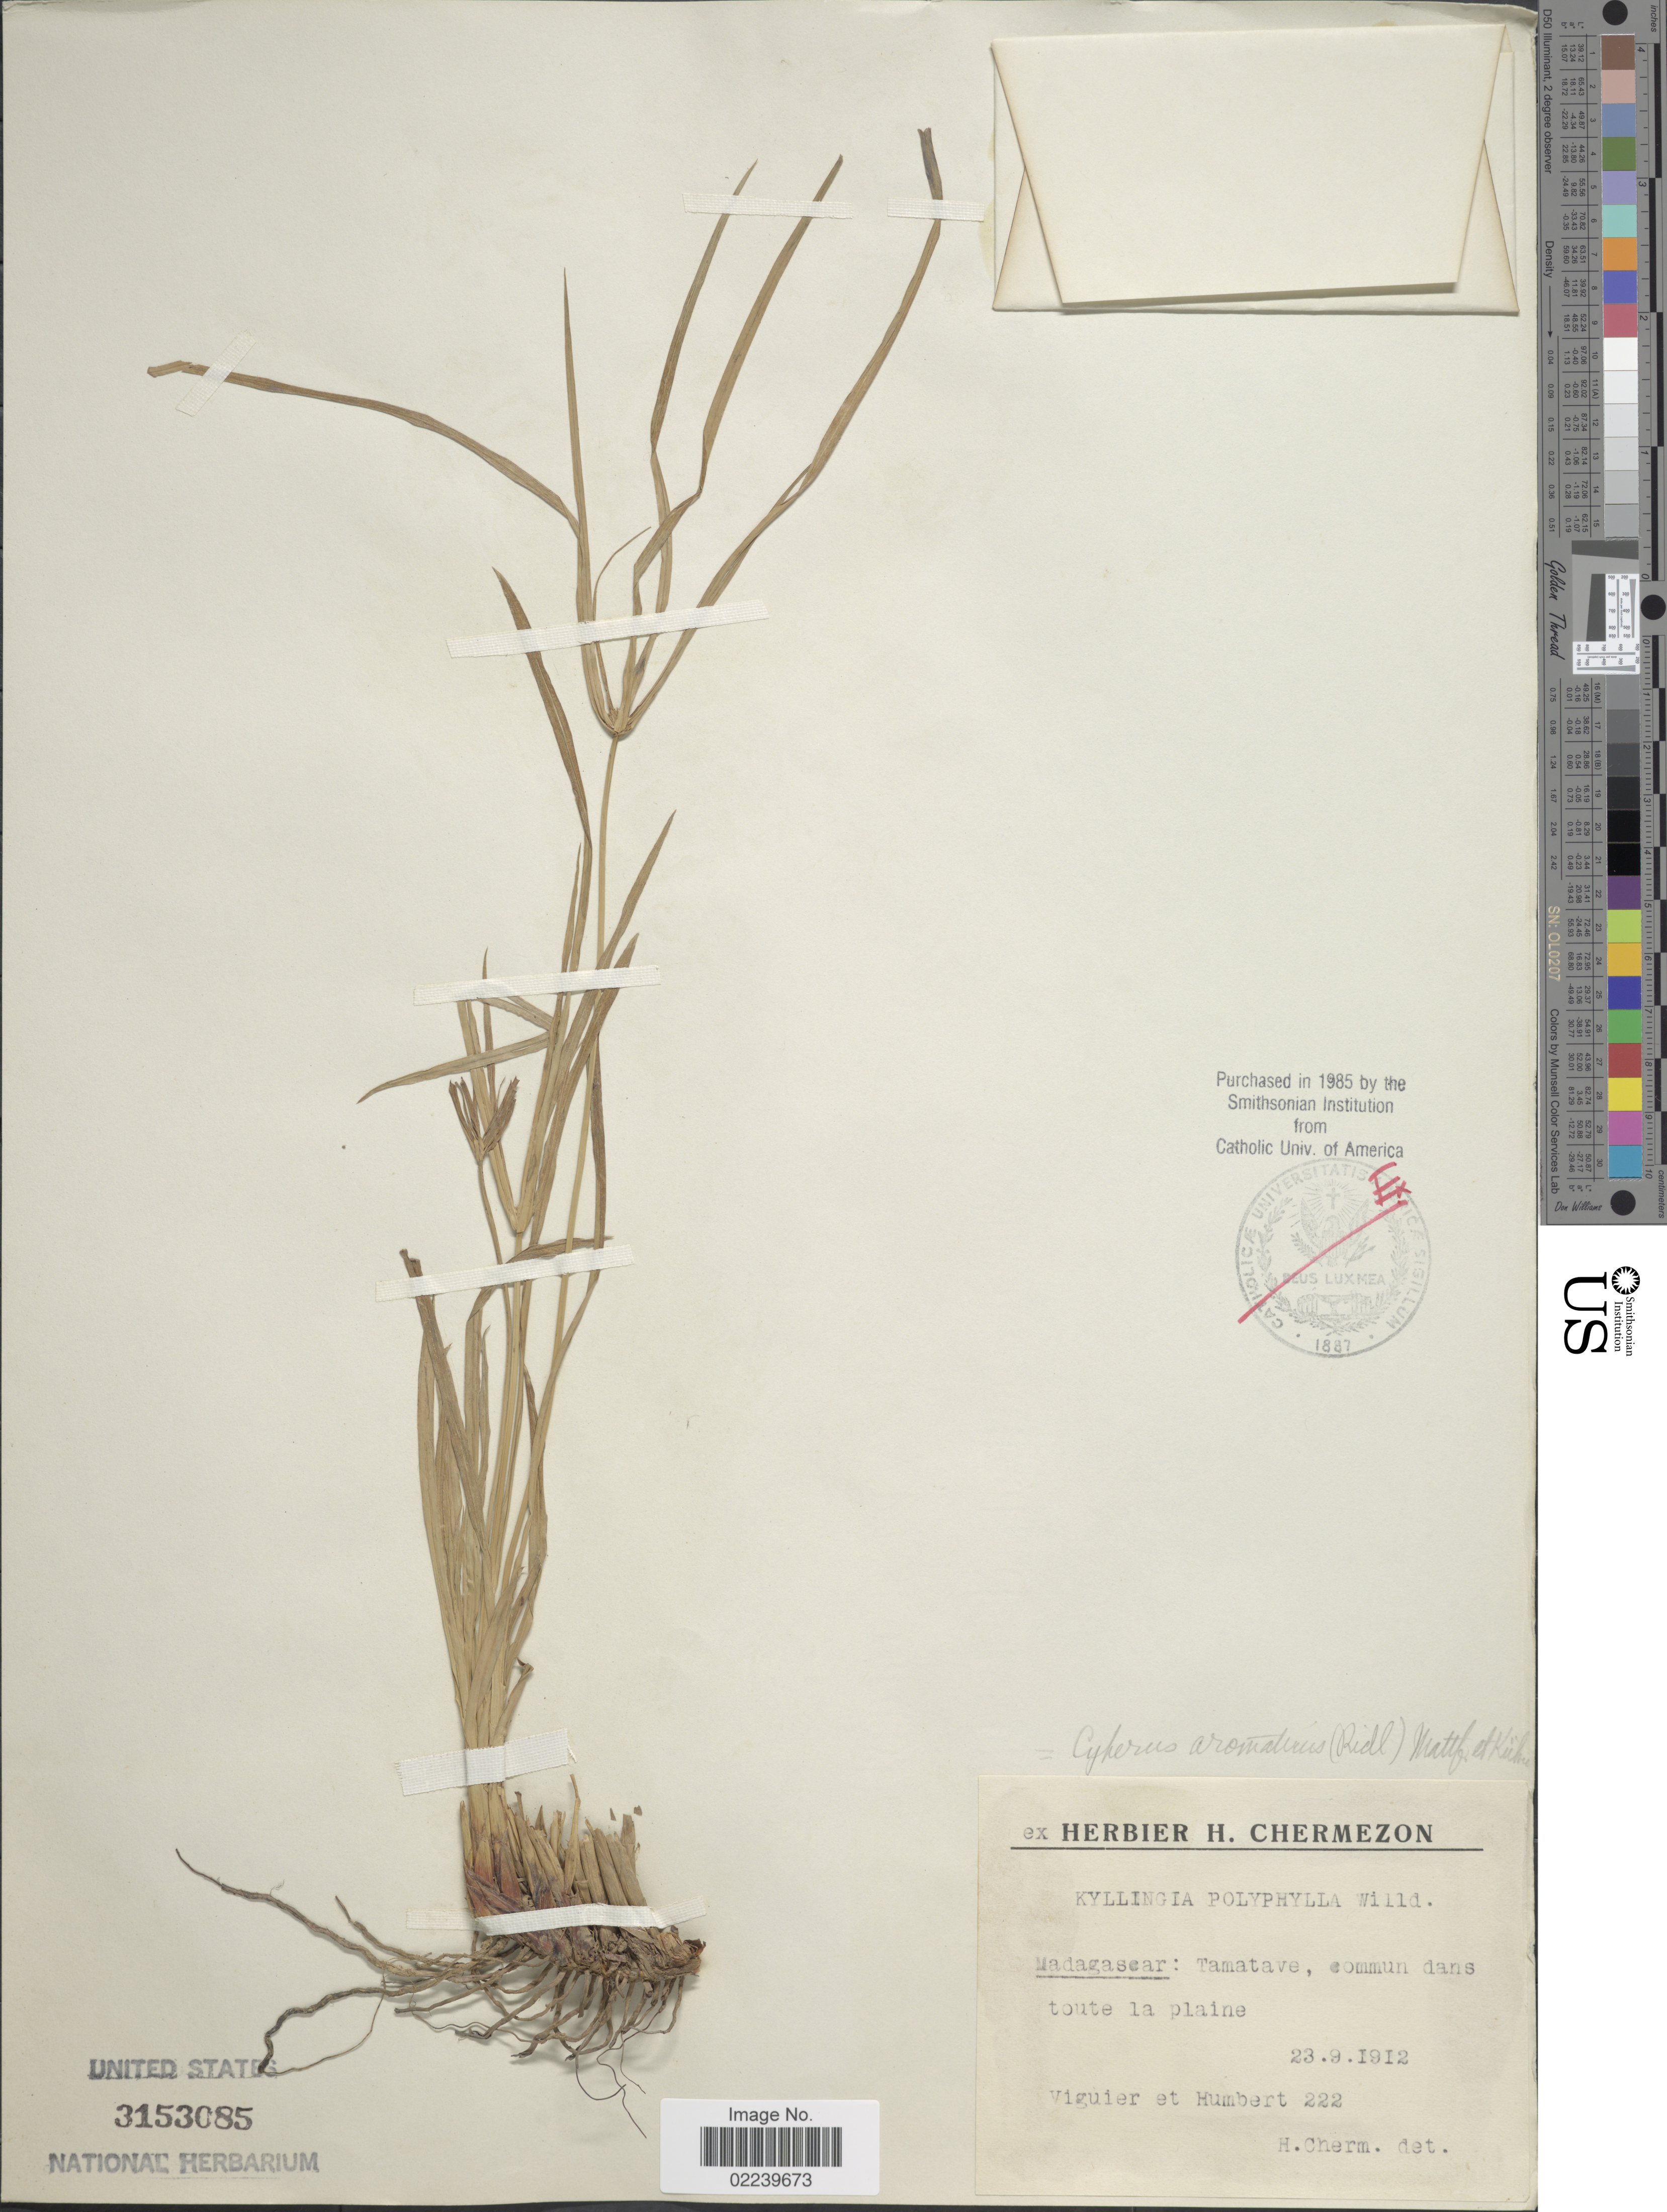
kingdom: Plantae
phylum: Tracheophyta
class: Liliopsida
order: Poales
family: Cyperaceae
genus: Cyperus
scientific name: Cyperus aromaticus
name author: (Ridl.) Mattf. & Kük.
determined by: Strong, M. T., (US), Smithsonian Institution - National Museum of Natural History (UNITED STATES)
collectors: Viguier & H. Humbert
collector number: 222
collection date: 1912-09-23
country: Madagascar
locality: Tamatave, commun dans toute la plaine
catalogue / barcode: US 3153085